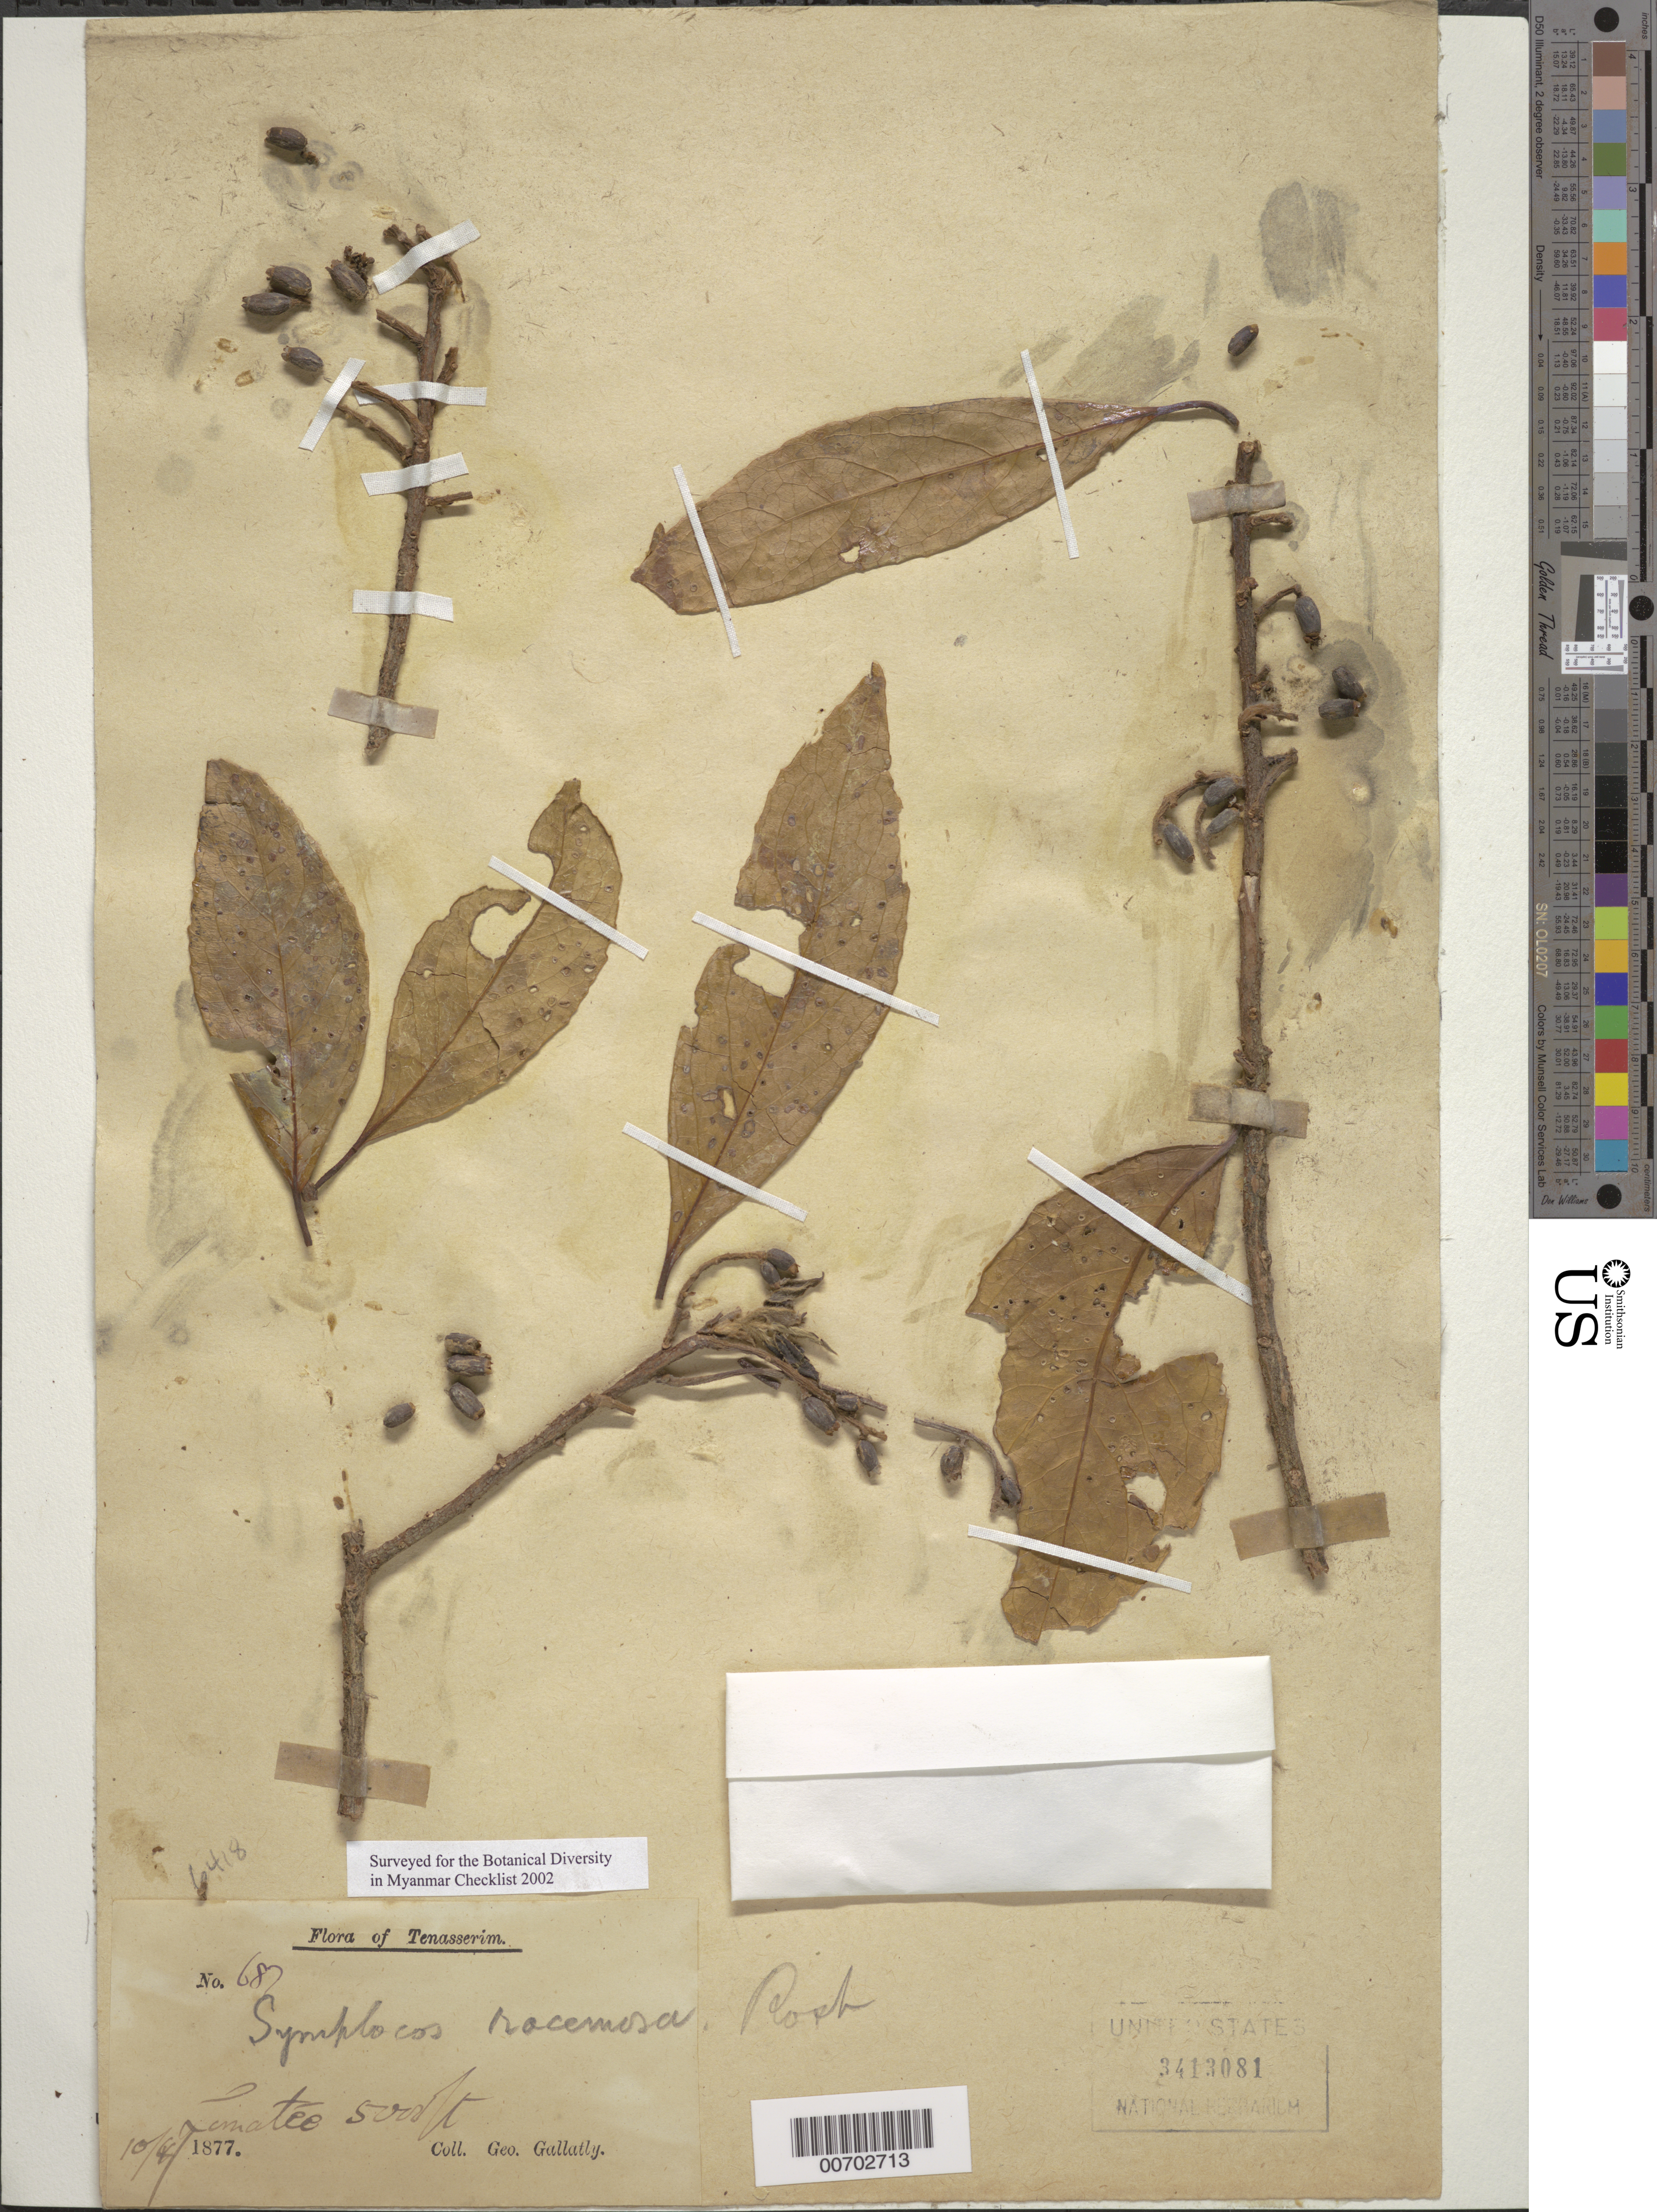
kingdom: Plantae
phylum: Tracheophyta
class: Magnoliopsida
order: Ericales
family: Symplocaceae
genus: Symplocos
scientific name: Symplocos racemosa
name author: Roxb.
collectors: G. Gallatly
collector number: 687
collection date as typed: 10 Aug 1877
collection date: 1877-08-10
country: Myanmar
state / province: Tenasserim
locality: Limatee [?]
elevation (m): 1524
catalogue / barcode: US 3413081